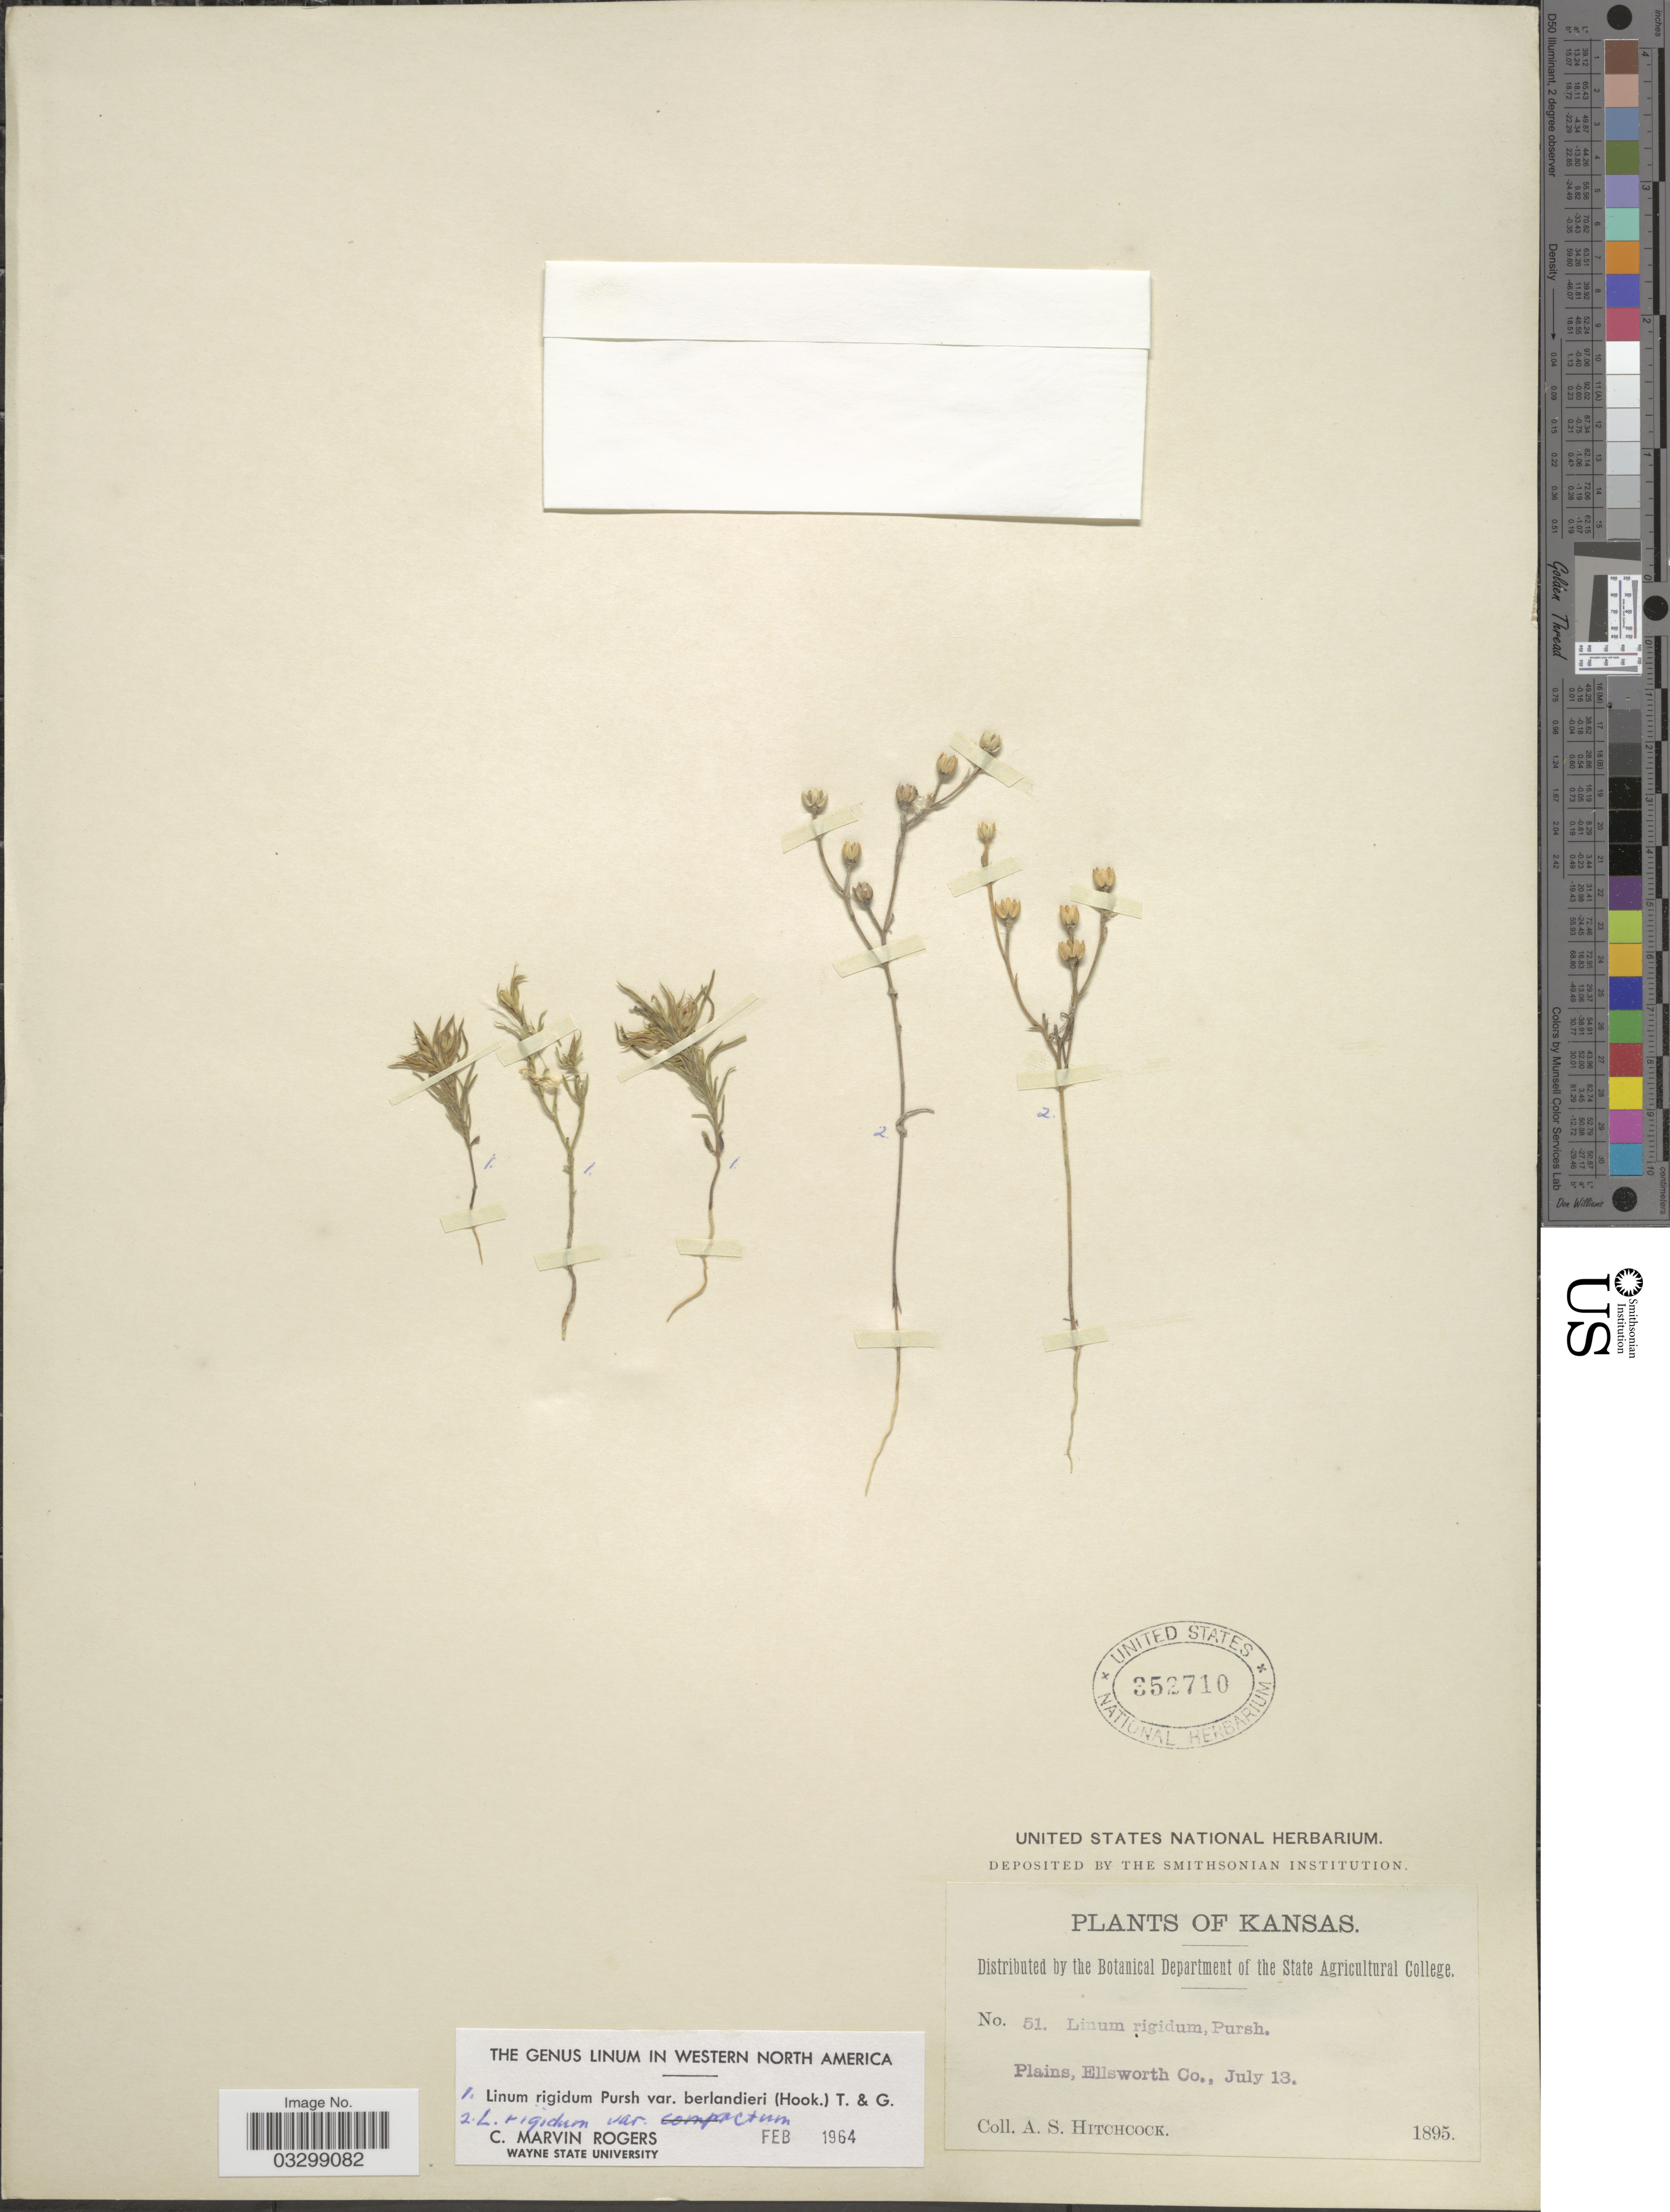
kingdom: Plantae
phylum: Tracheophyta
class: Magnoliopsida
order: Malpighiales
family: Linaceae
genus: Linum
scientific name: Linum rigidum var. berlandieri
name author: Pursh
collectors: A. S. Hitchcock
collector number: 51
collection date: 1895-07-13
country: United States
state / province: Kansas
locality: Plains, Ellsworth Co.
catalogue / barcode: US 352710